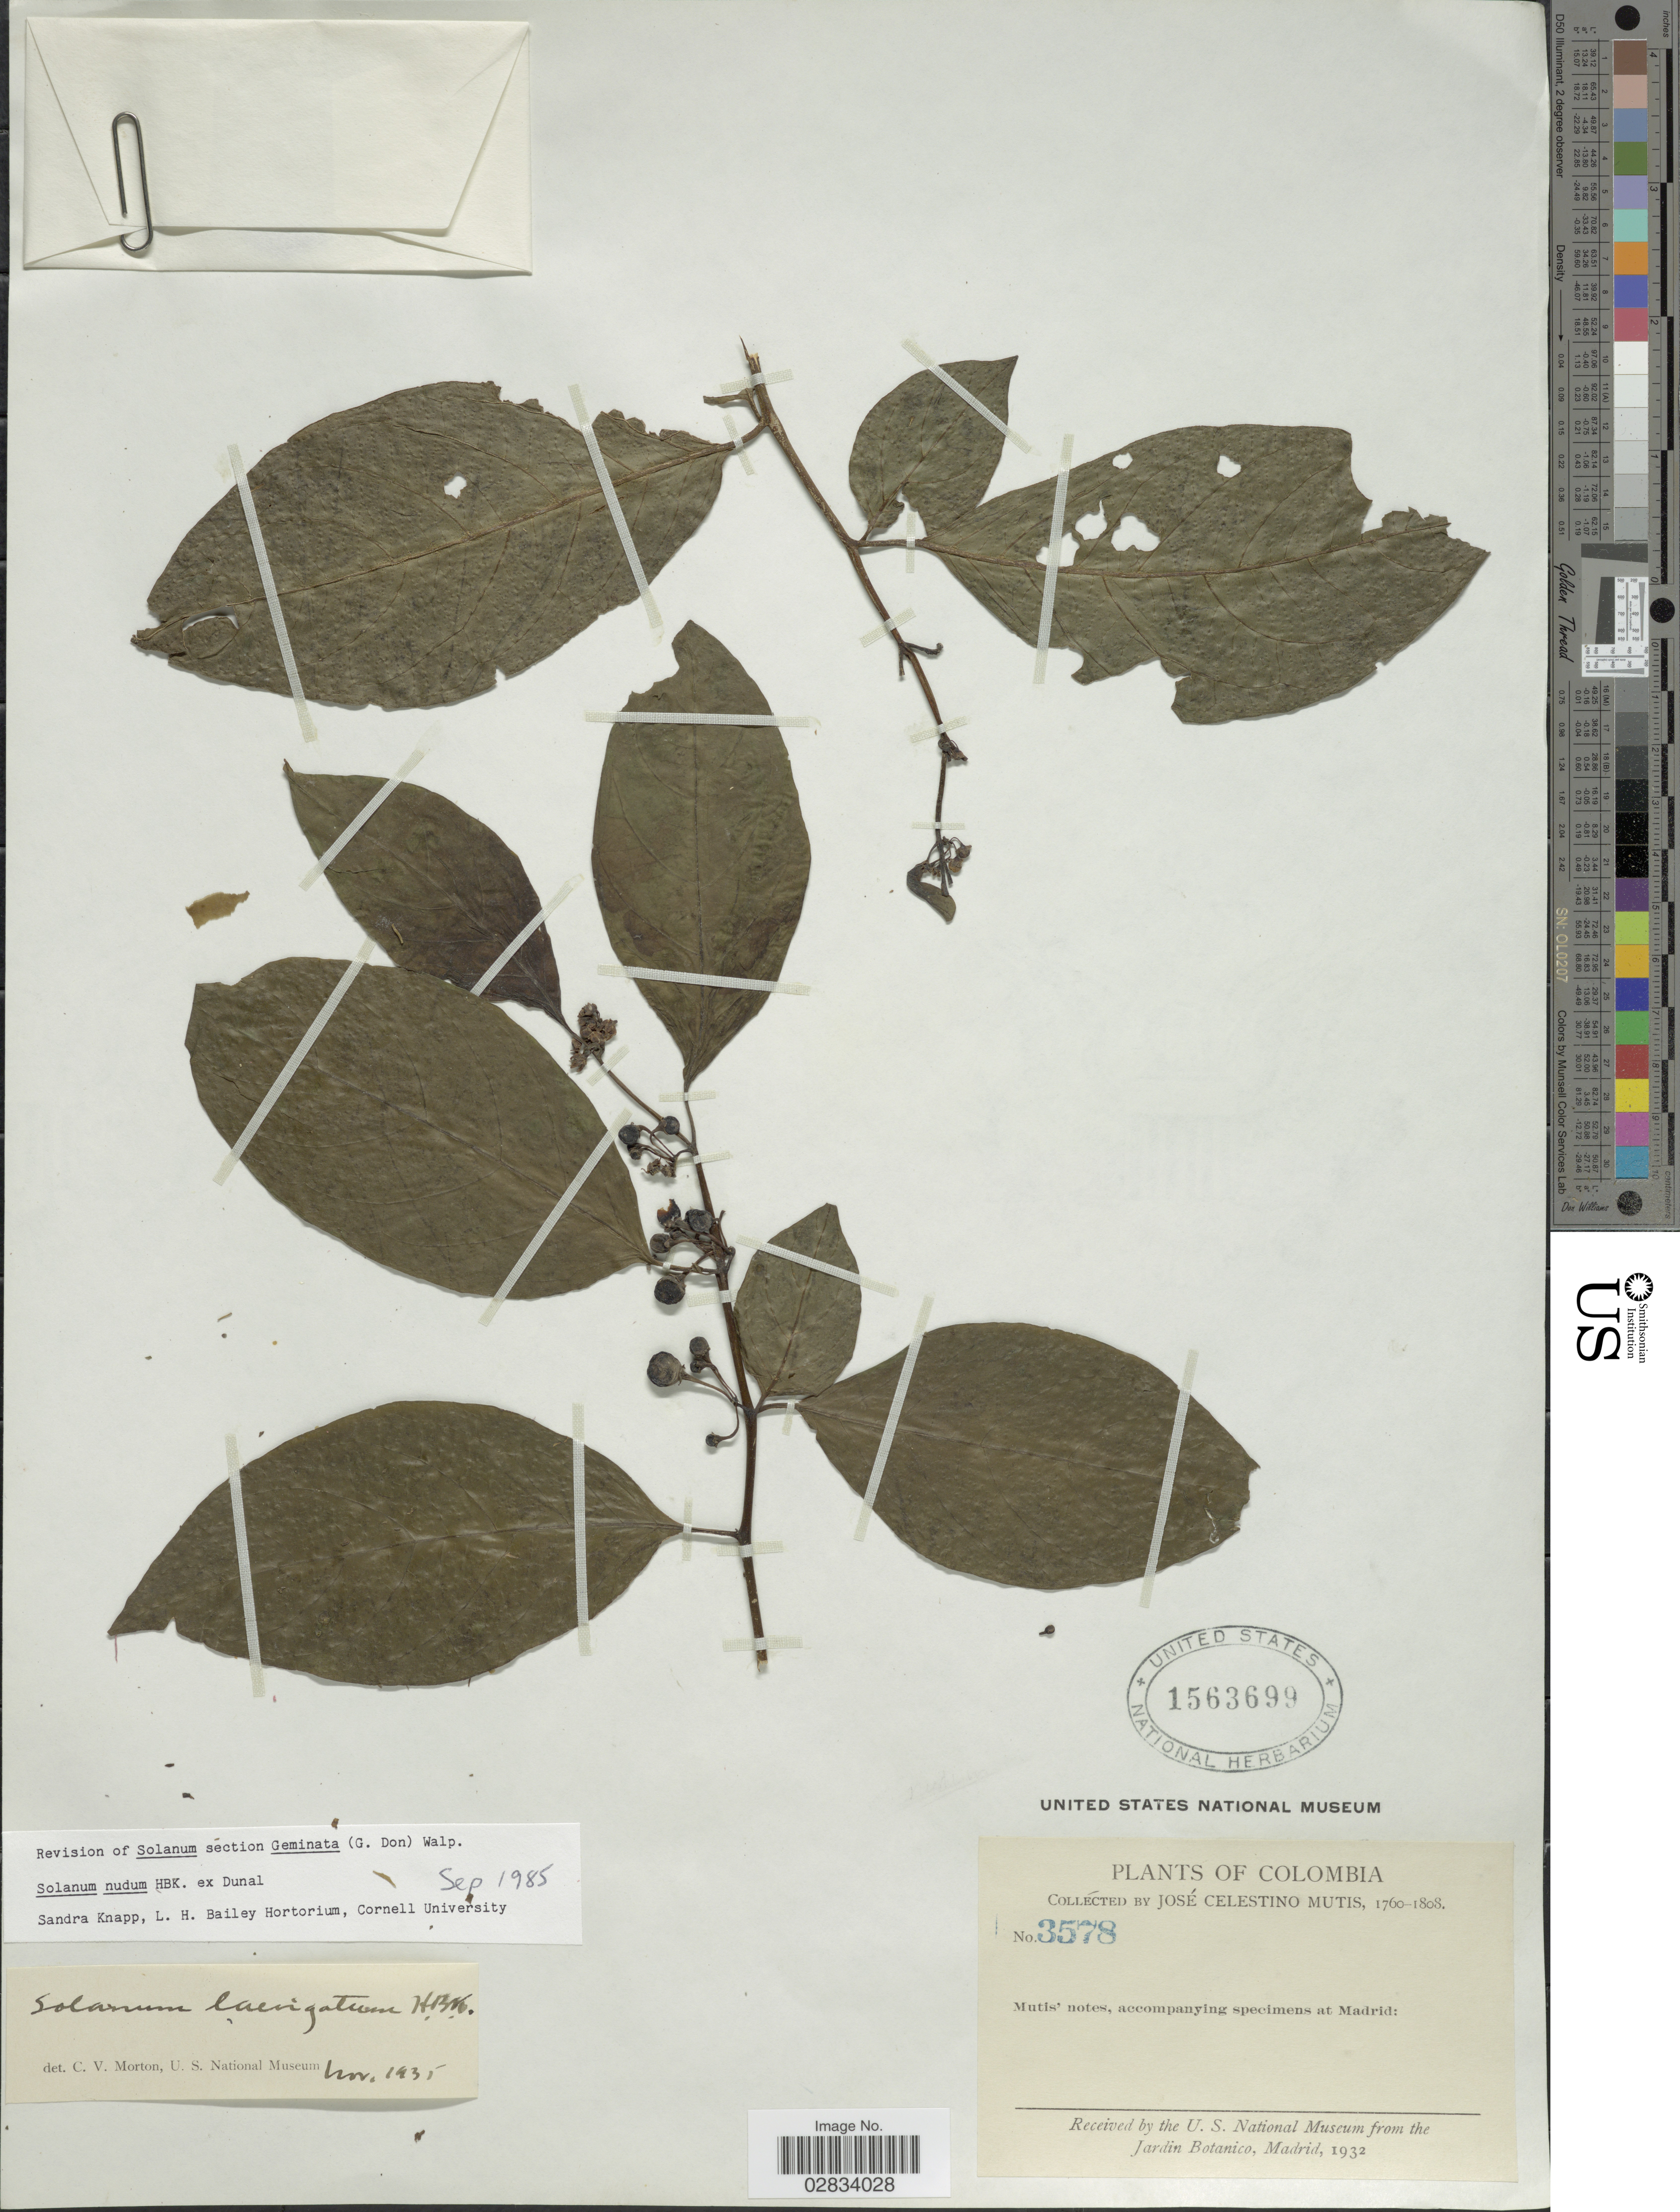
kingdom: Plantae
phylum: Tracheophyta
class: Magnoliopsida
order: Solanales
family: Solanaceae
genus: Solanum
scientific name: Solanum nudum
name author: Dunal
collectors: J. C. B. Mutis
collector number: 3578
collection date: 1760/1808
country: Colombia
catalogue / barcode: US 1563699